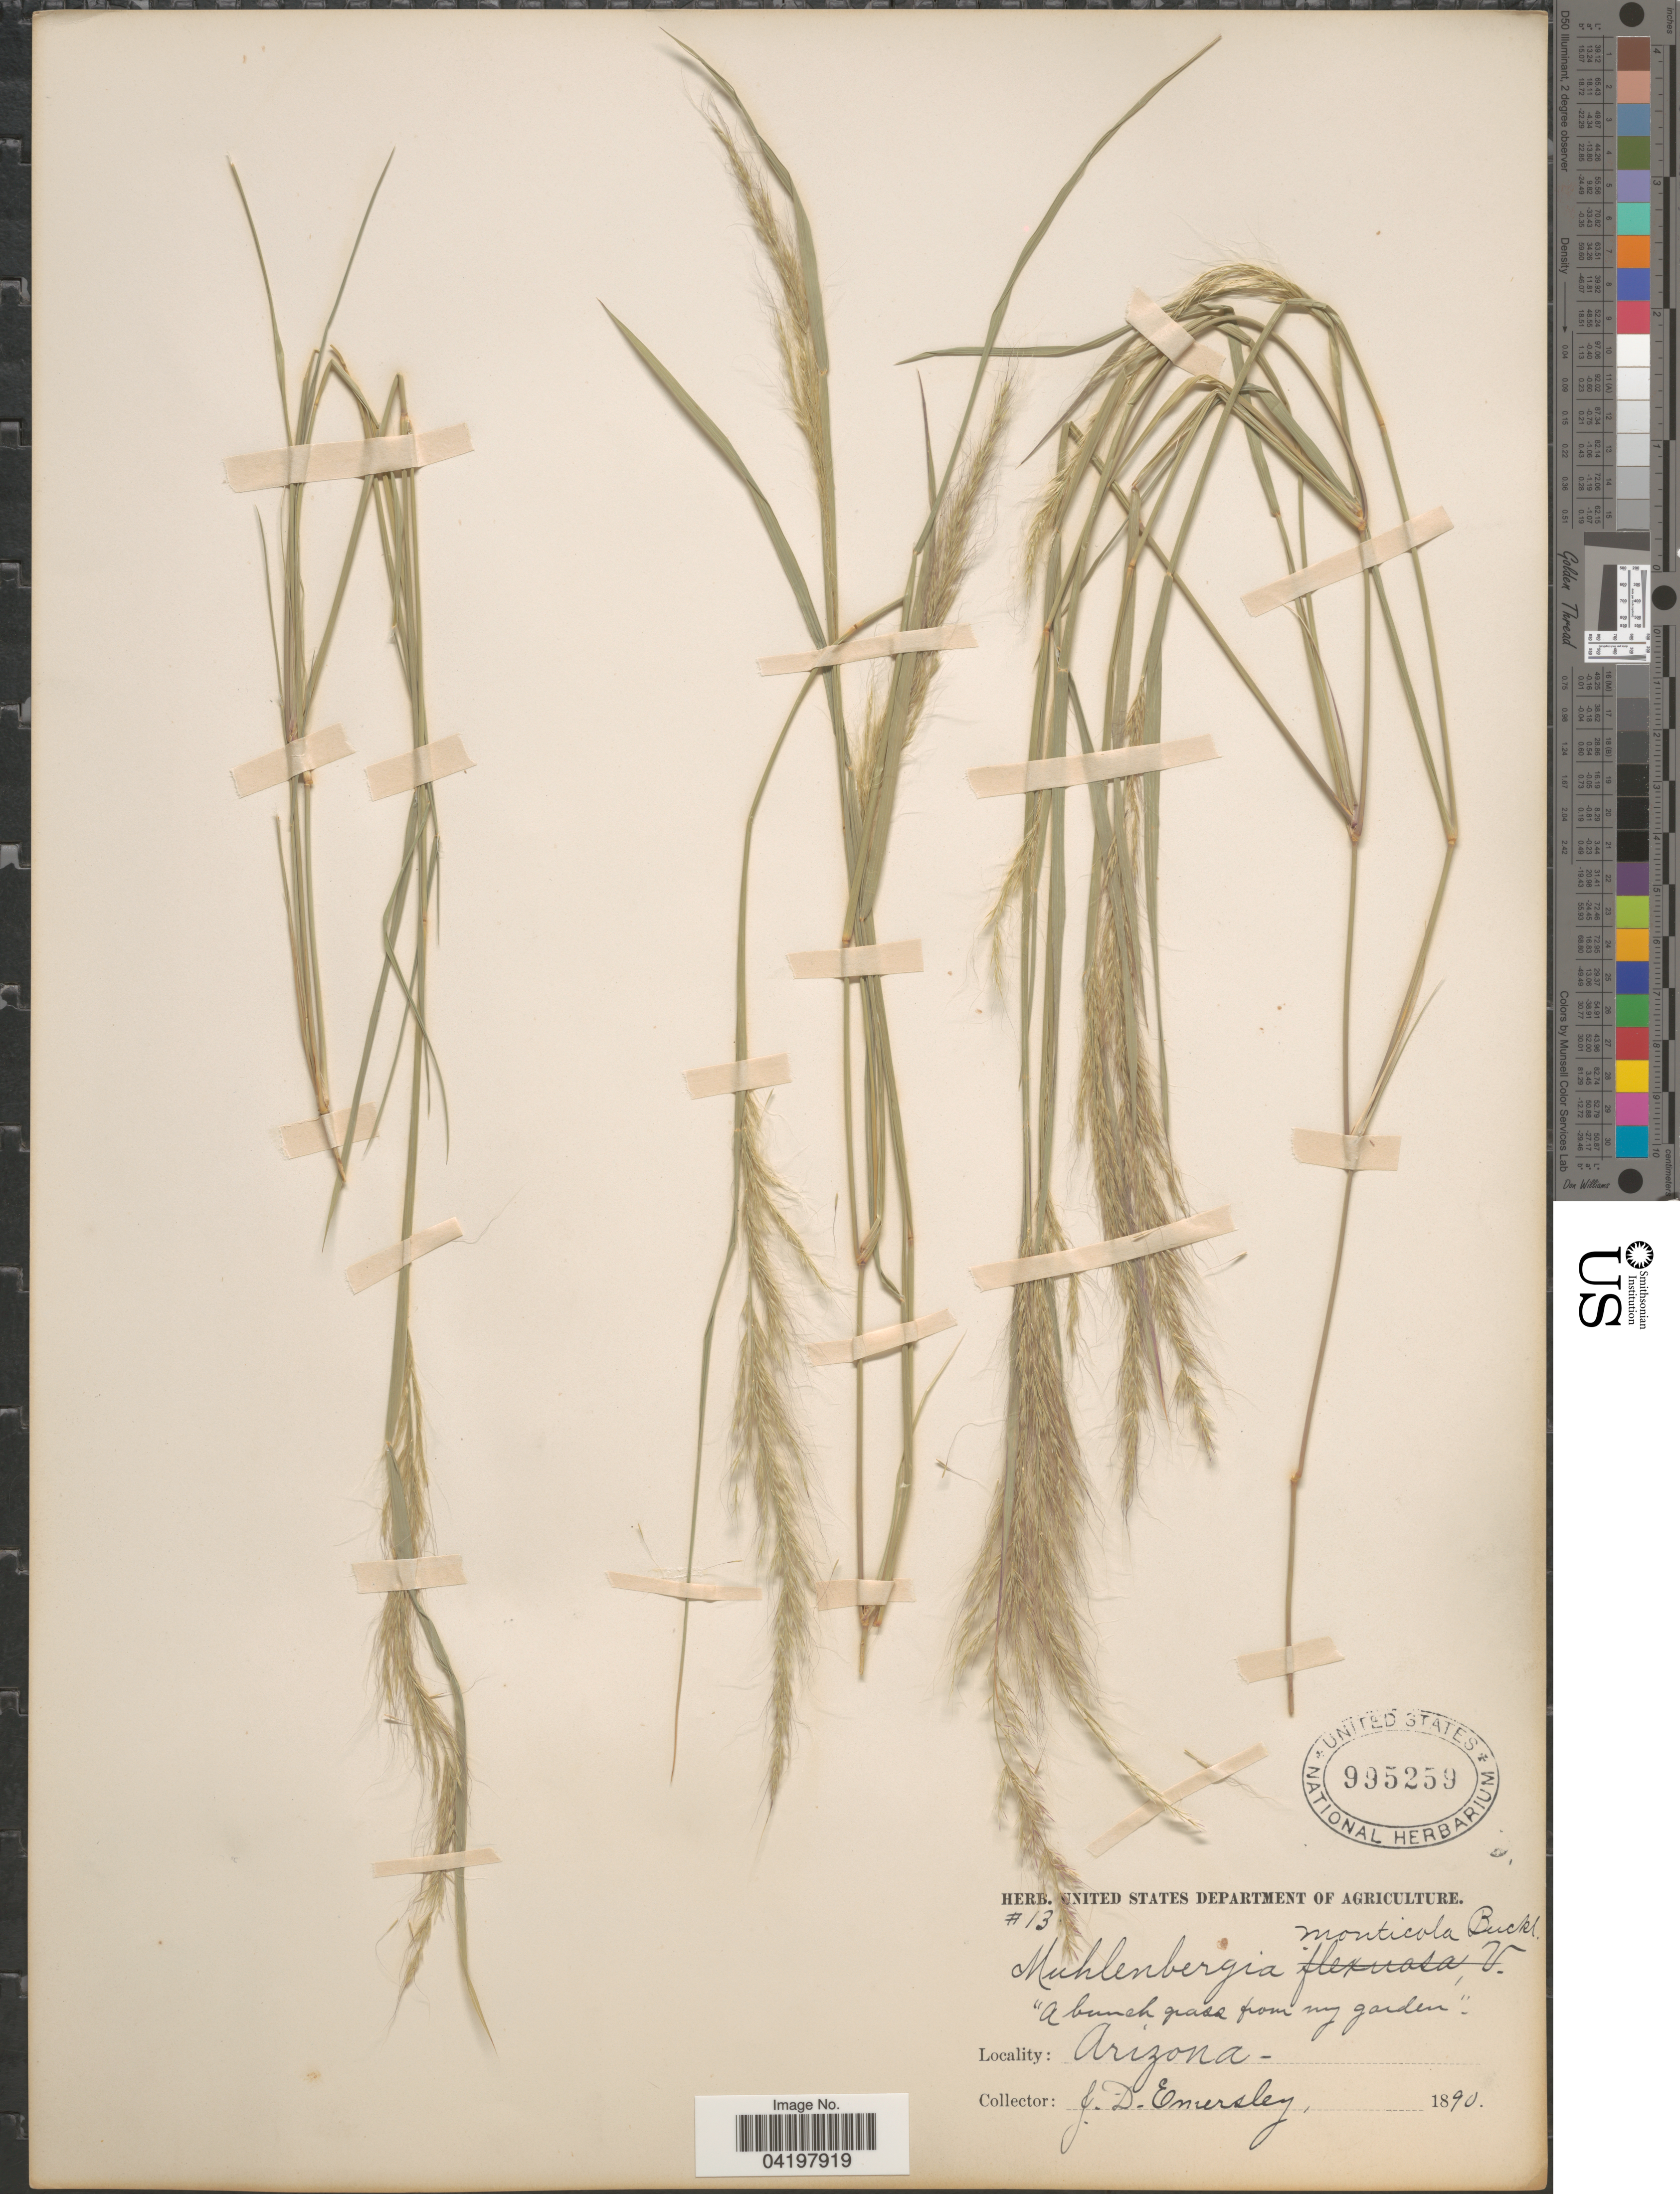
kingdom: Plantae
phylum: Tracheophyta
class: Liliopsida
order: Poales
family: Poaceae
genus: Muhlenbergia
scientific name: Muhlenbergia tenuifolia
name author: (Kunth) Kunth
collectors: J. Emersley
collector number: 13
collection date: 1890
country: United States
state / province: Arizona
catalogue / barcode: US 995259